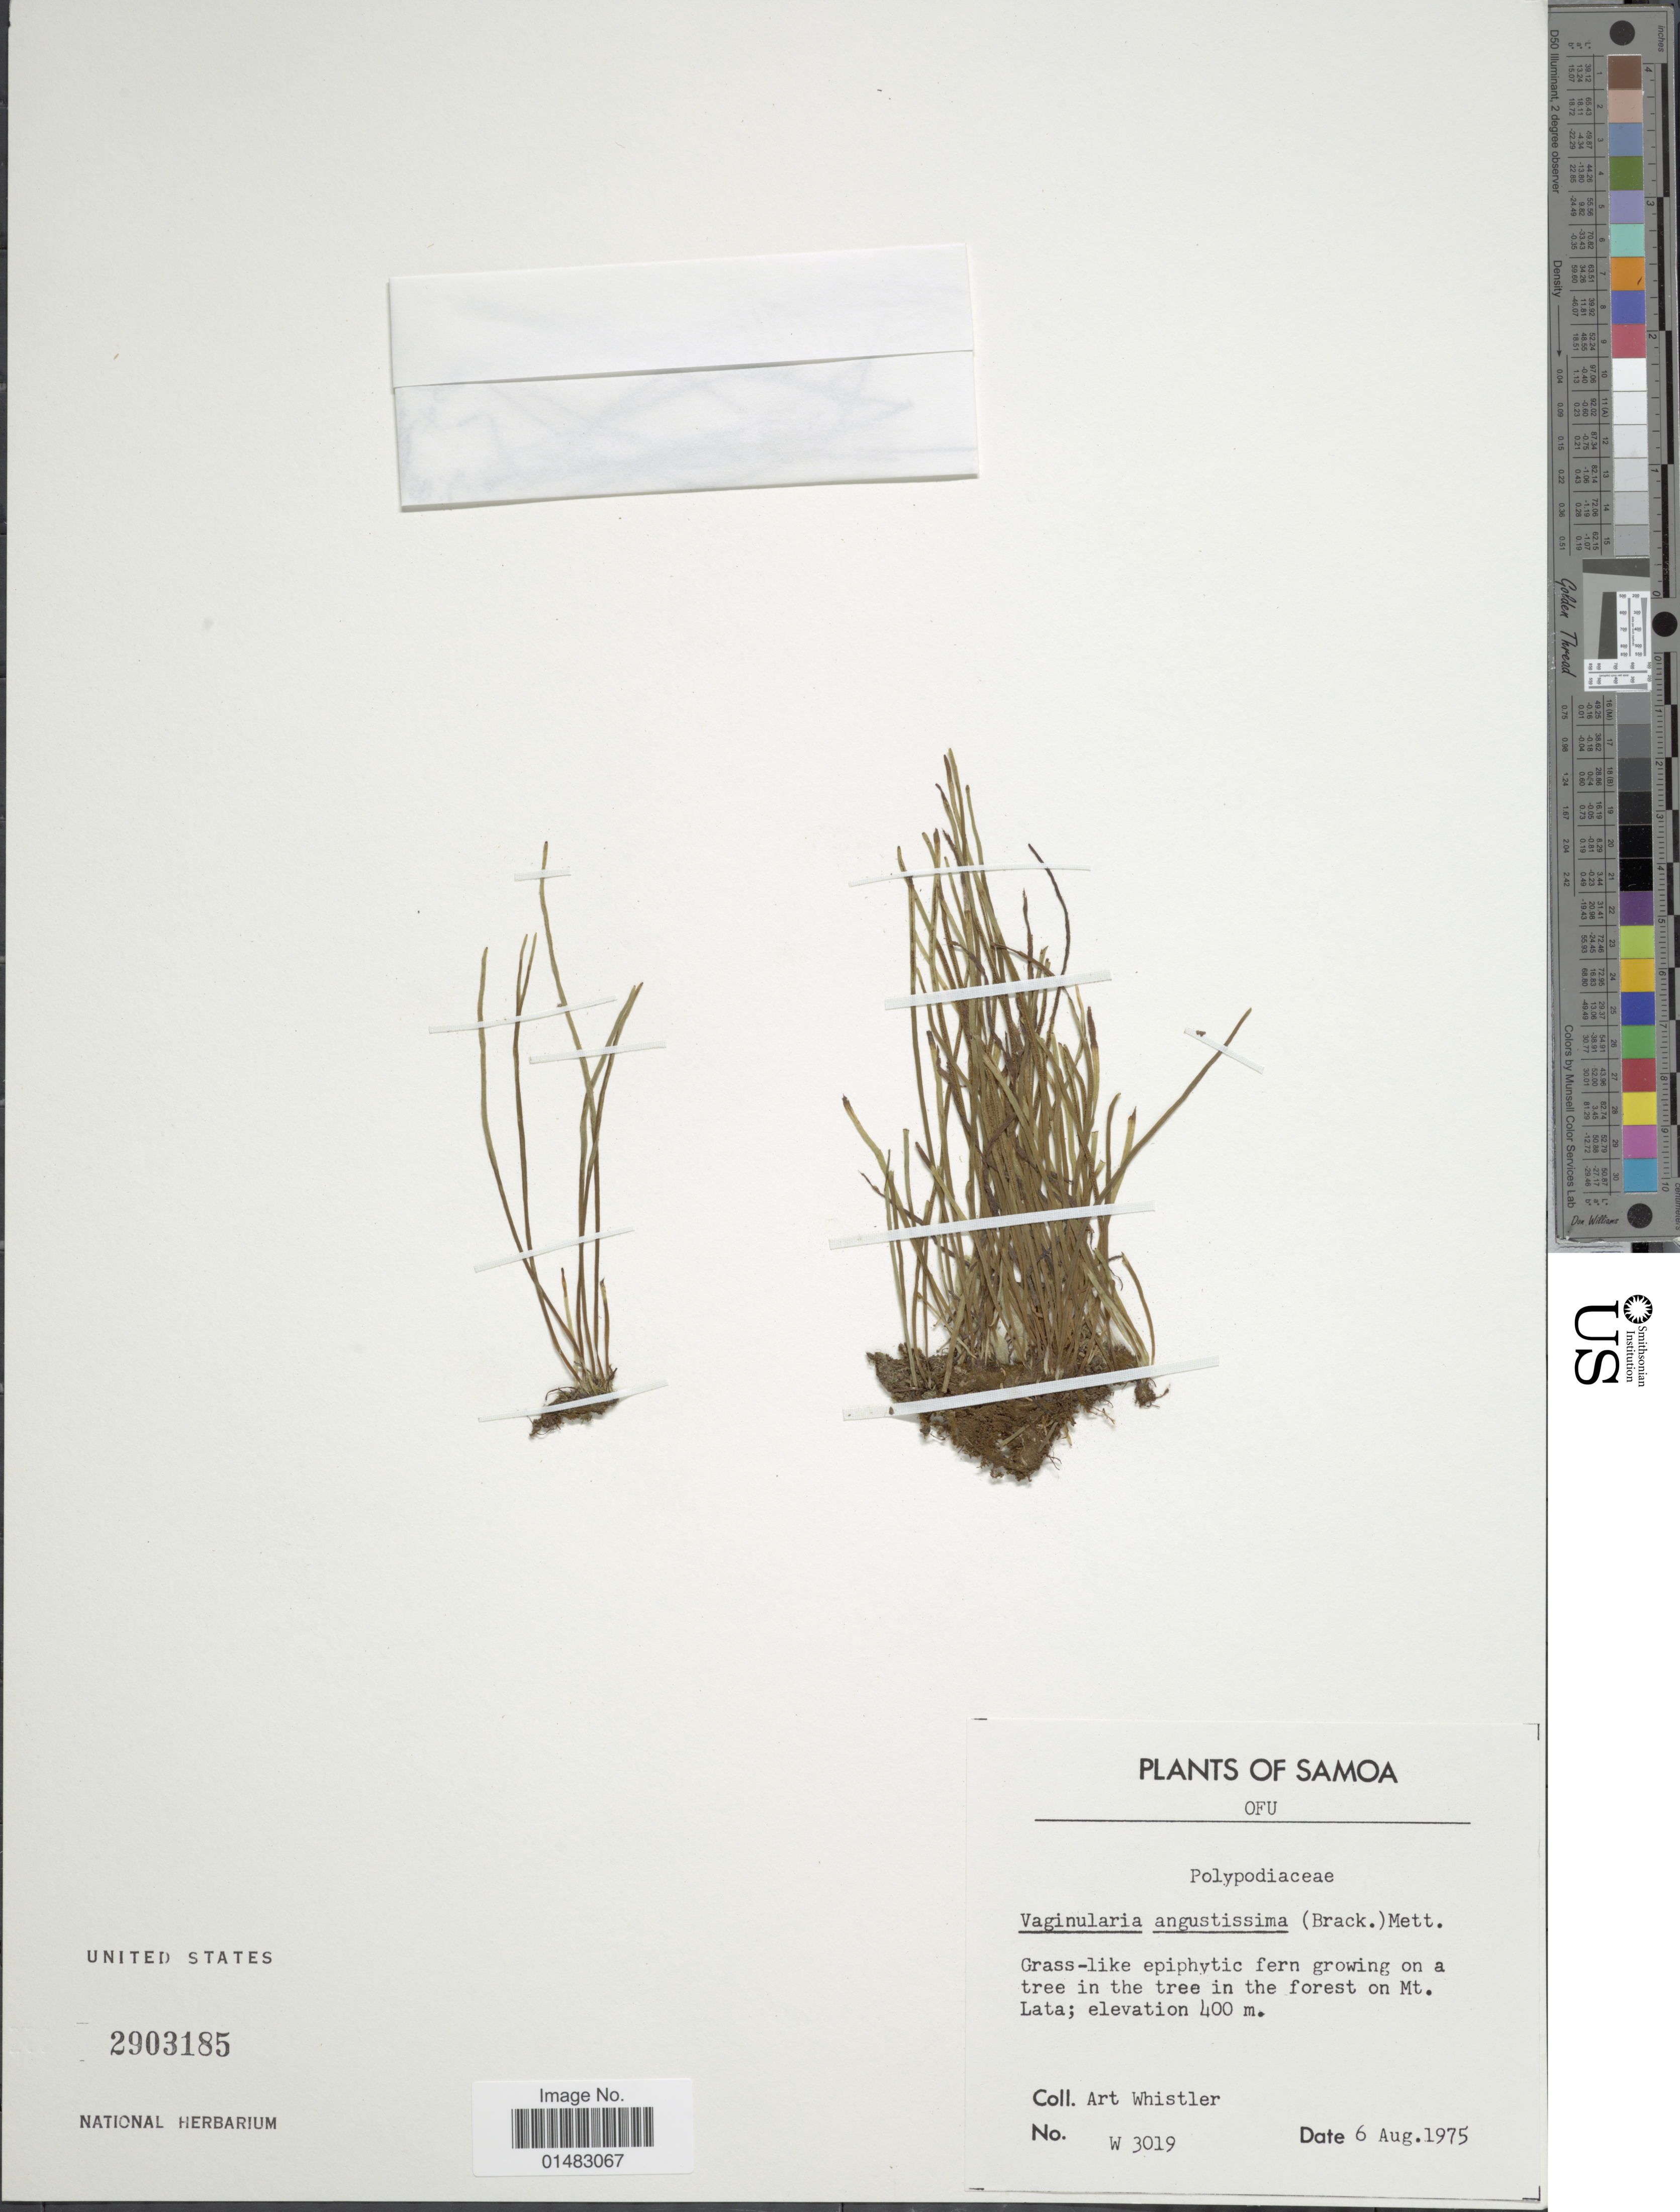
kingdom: Plantae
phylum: Tracheophyta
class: Polypodiopsida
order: Polypodiales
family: Pteridaceae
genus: Vaginularia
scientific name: Vaginularia angustissima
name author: (Brack.) Mett.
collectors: A. Whistler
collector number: W 3019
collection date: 1975-08-06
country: American Samoa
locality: Ofu, Mt. Lata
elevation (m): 400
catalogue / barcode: US 2903185